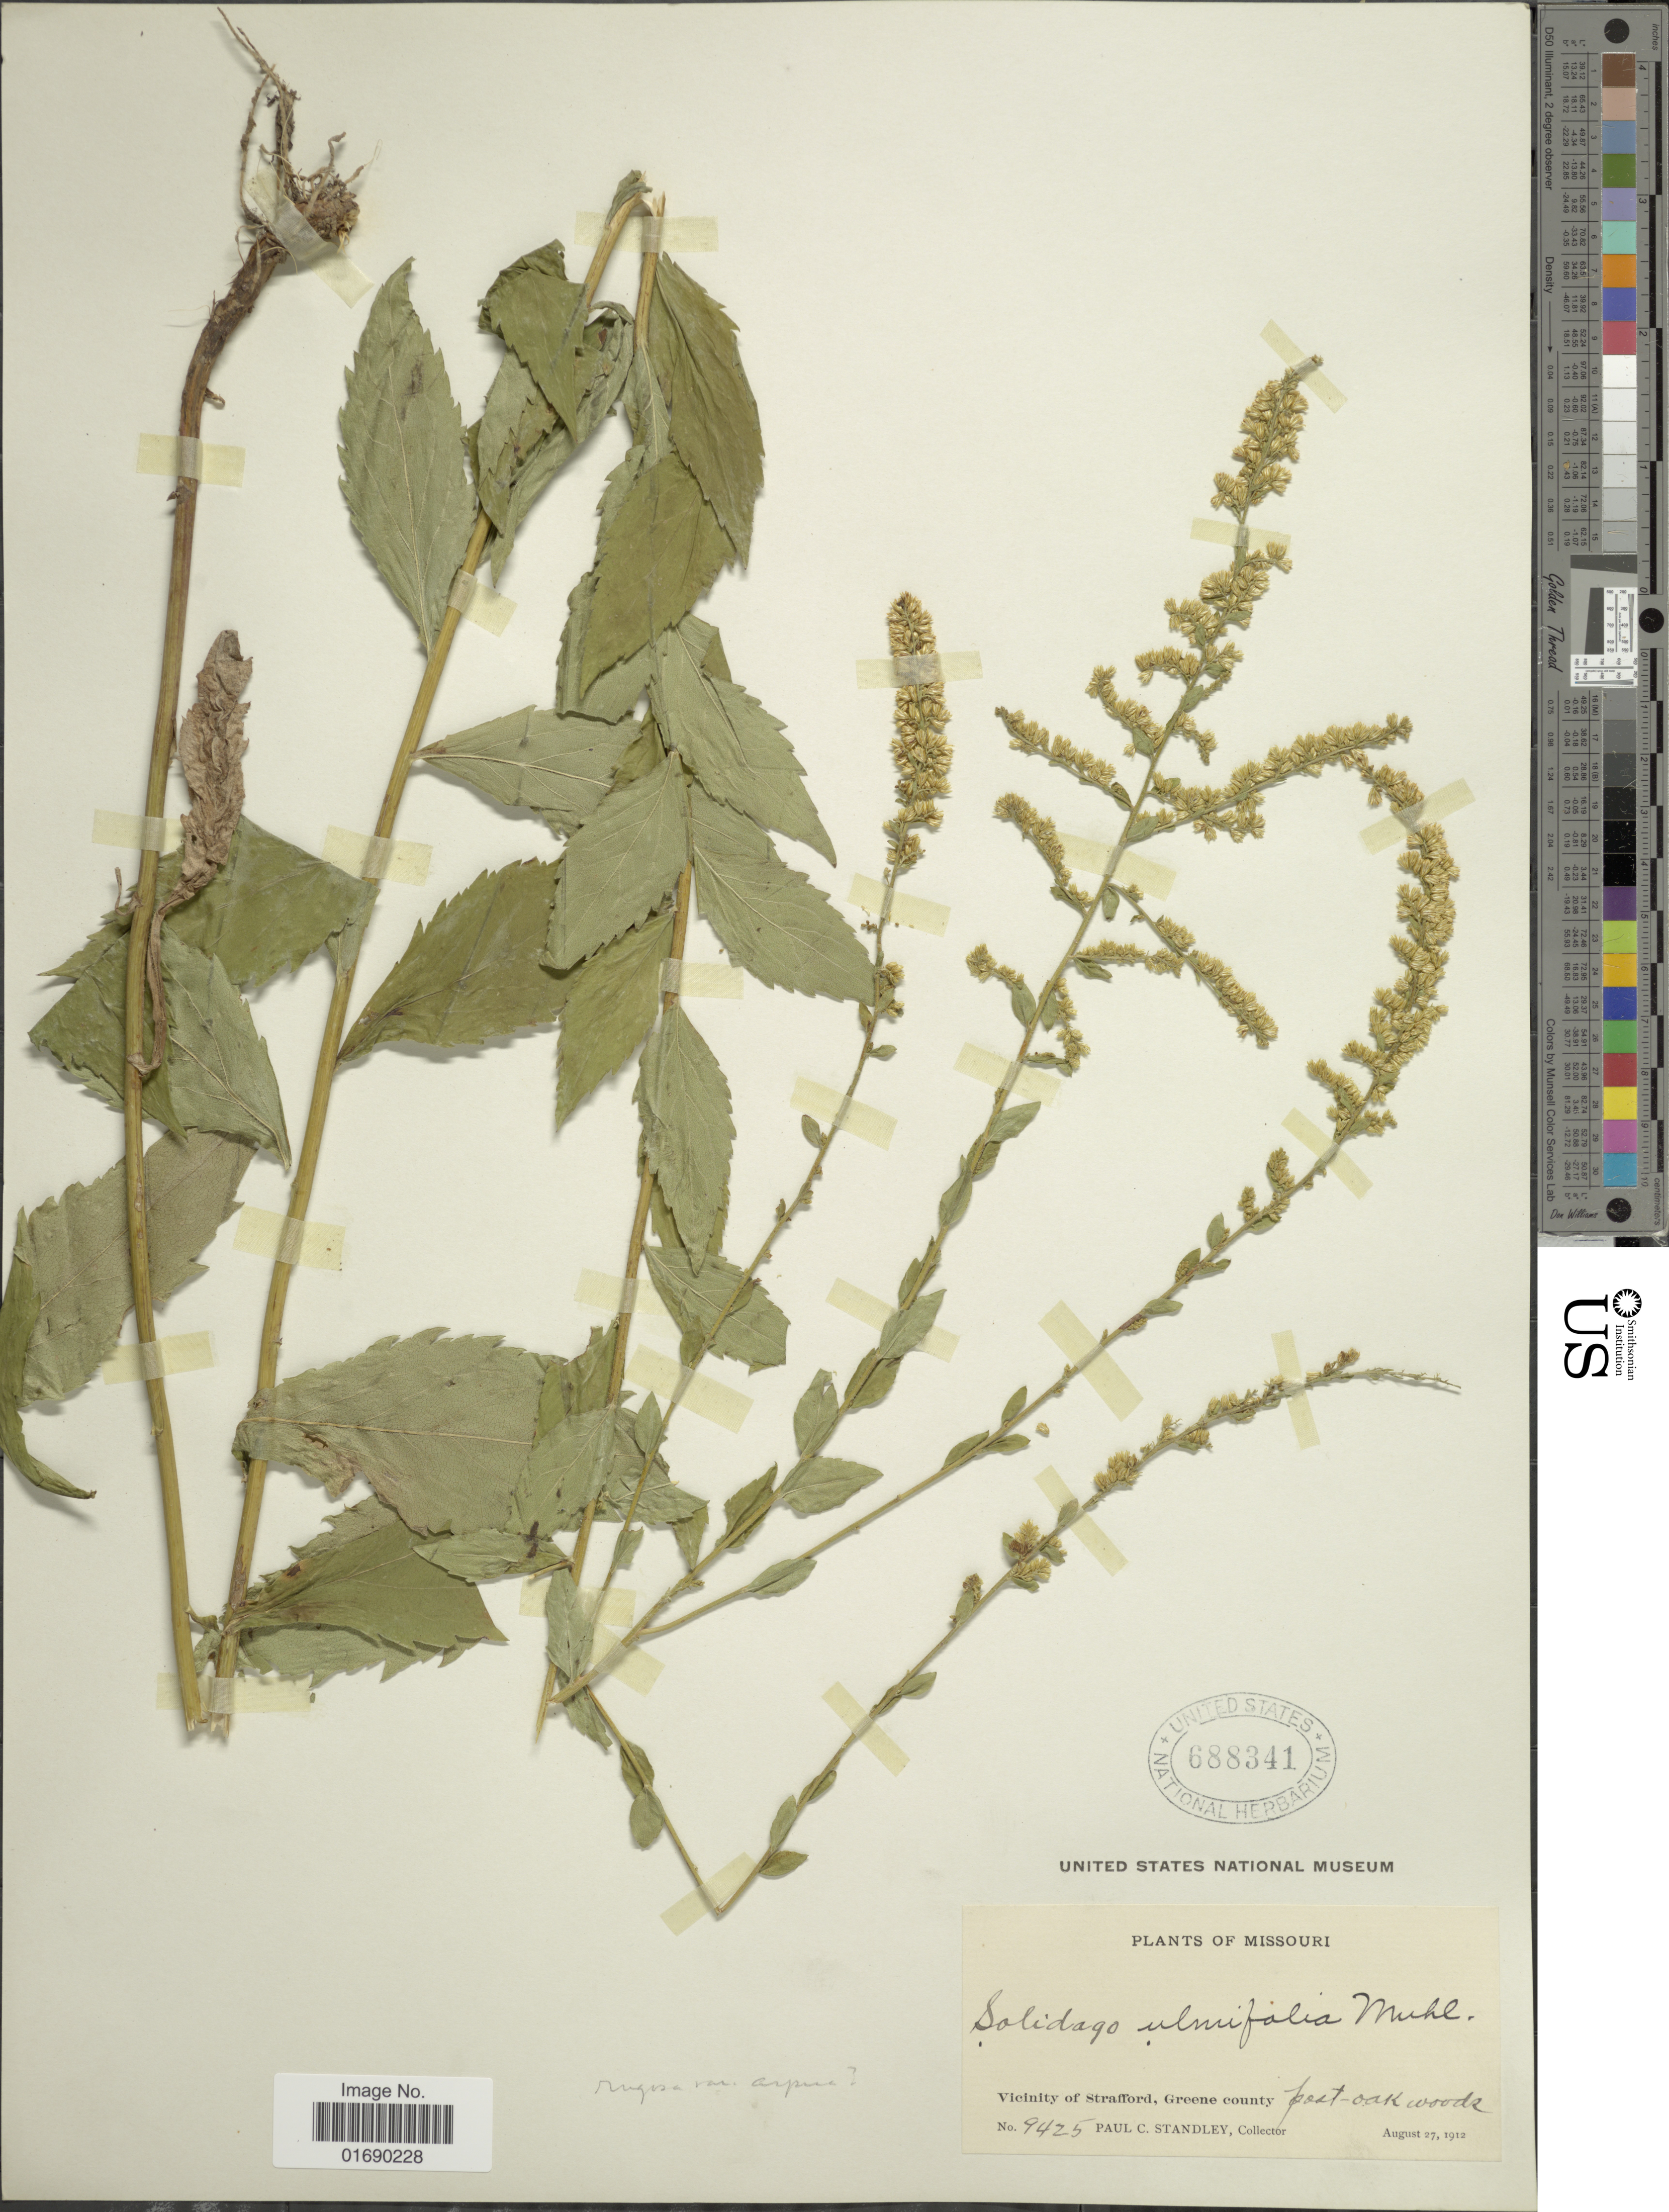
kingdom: Plantae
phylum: Tracheophyta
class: Magnoliopsida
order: Asterales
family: Asteraceae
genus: Solidago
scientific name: Solidago rugosa var. aspera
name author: (Aiton) Cronq.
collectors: P. C. Standley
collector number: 9425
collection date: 1912-08-27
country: United States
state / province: Missouri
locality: Vicinity of Strafford, Green county, post-oak woods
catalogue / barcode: US 688341